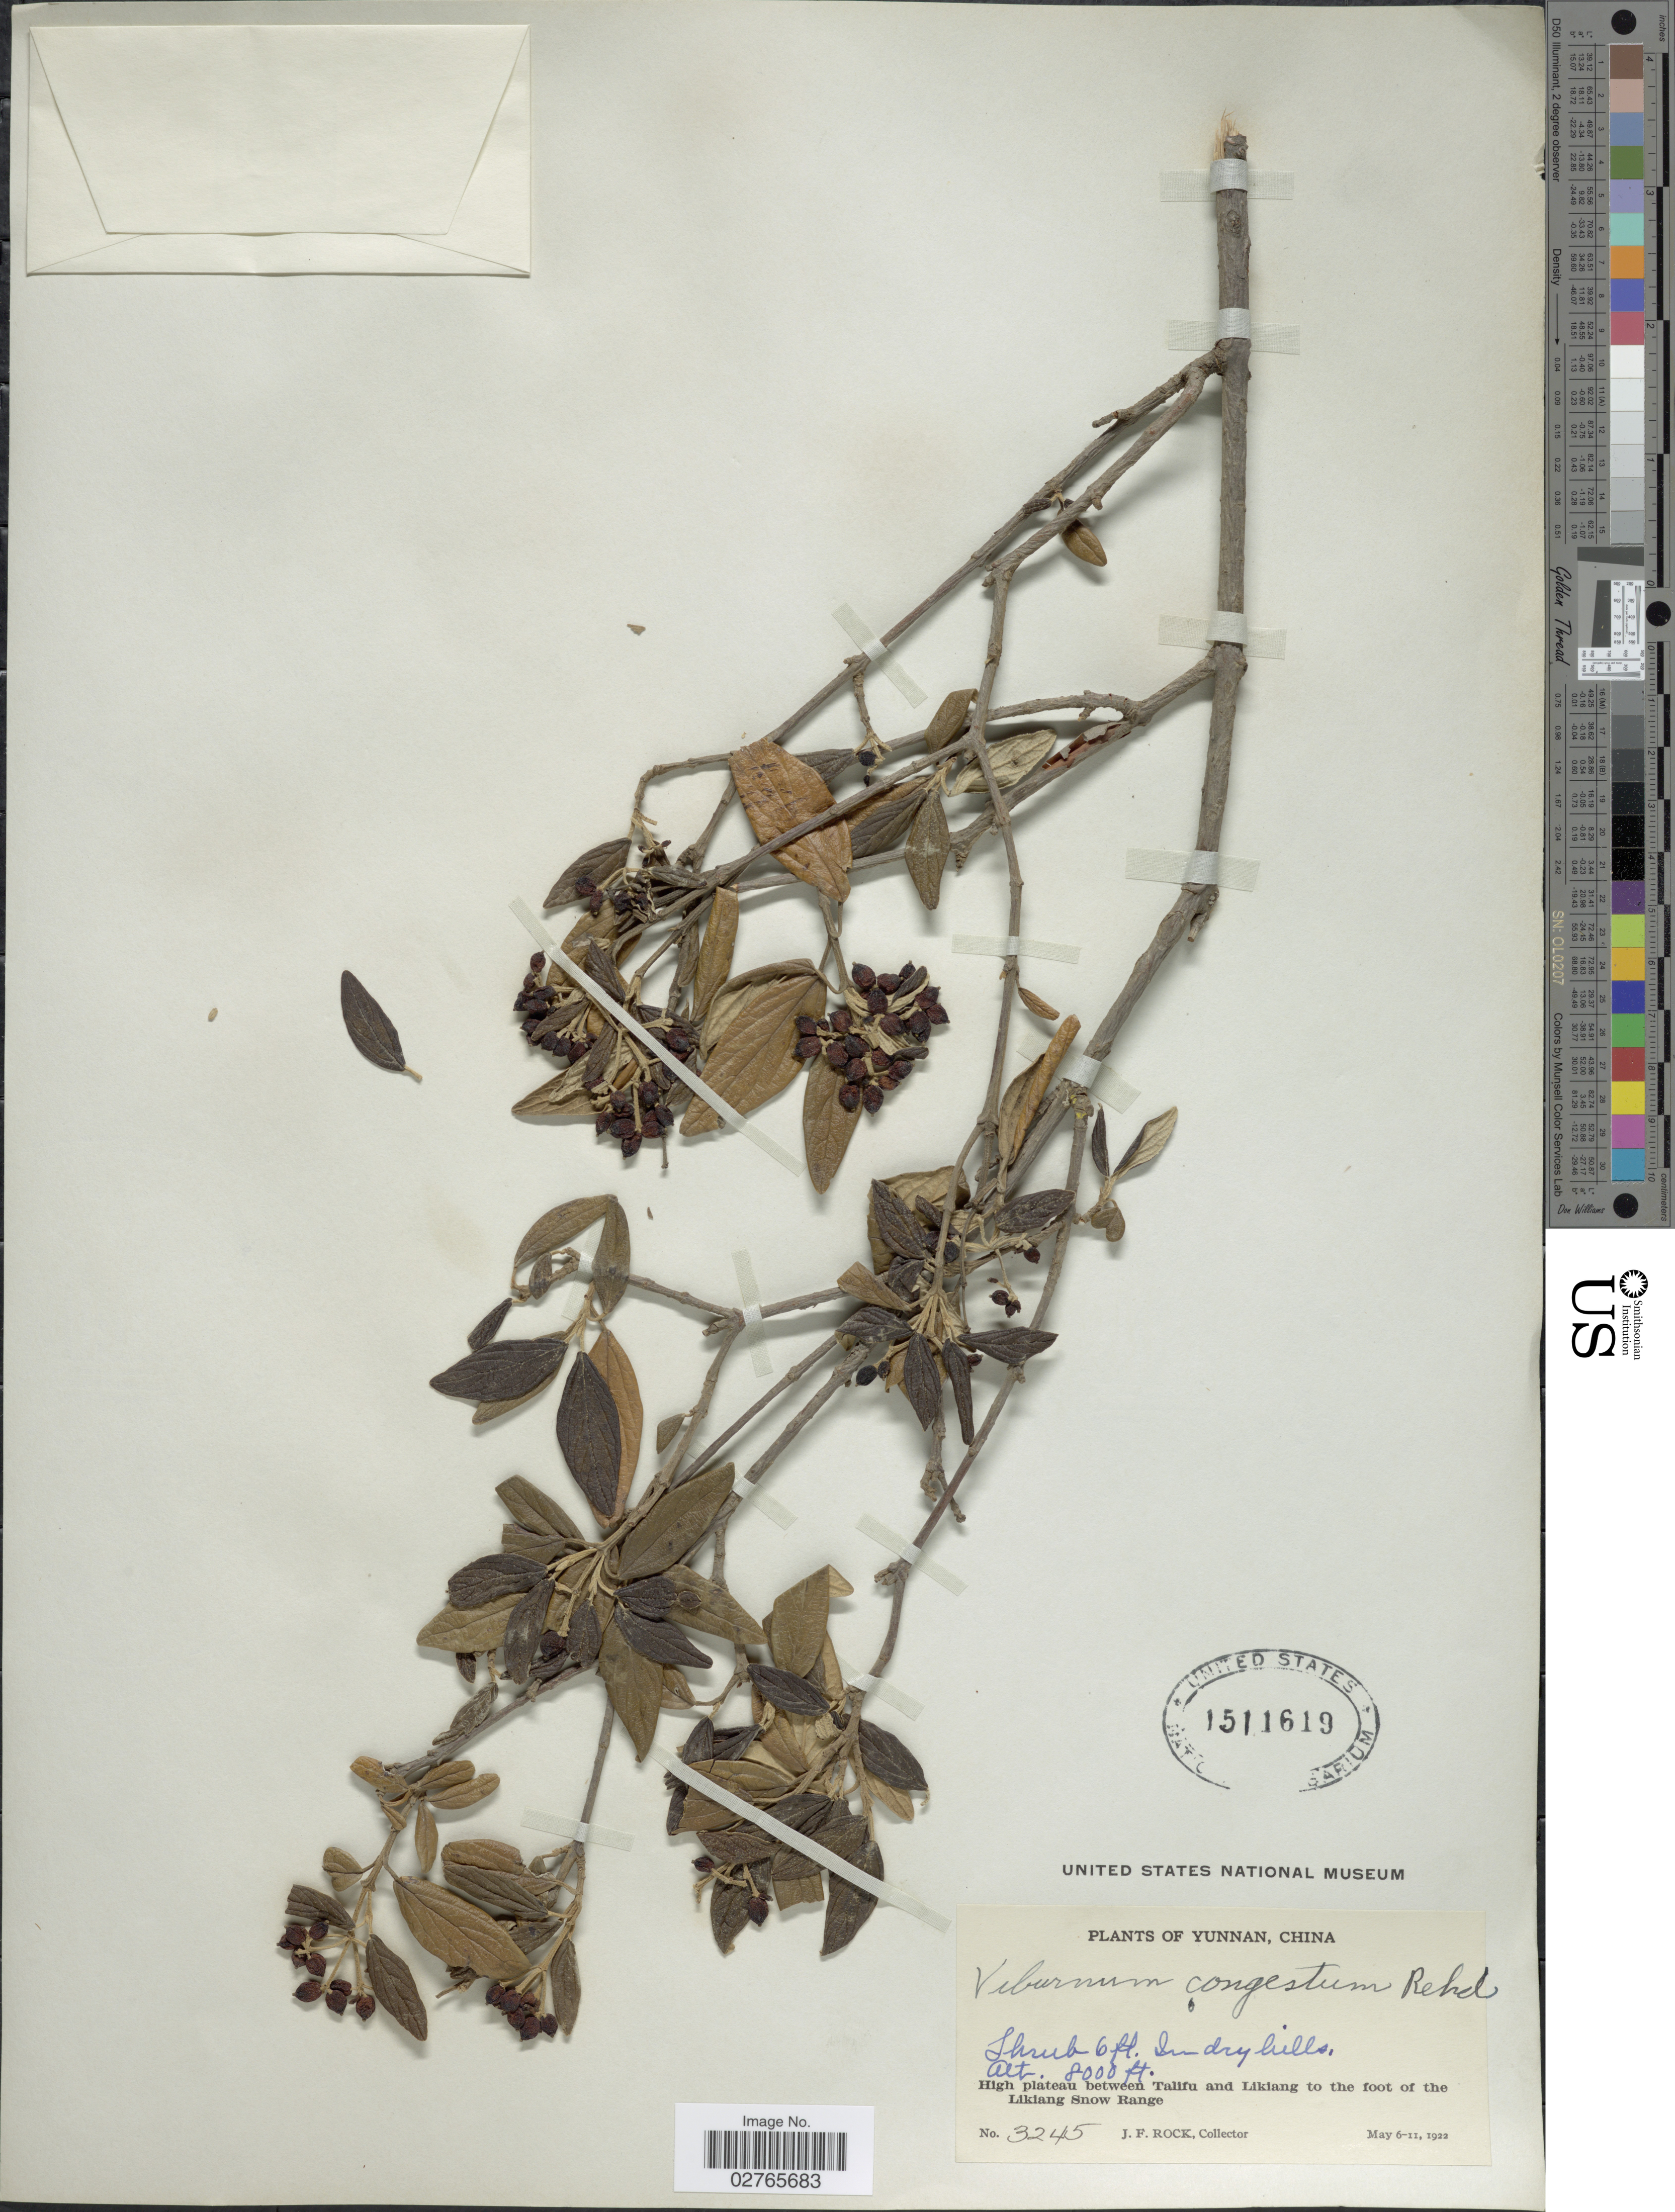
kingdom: Plantae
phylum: Tracheophyta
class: Magnoliopsida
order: Dipsacales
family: Viburnaceae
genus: Viburnum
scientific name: Viburnum congestum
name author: Rehder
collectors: J. Rock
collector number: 3245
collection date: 1922-05-06/1922-05-11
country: China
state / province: Yunnan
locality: High plateau between Talifu and Likiang to the foot of the Likiang Snow Range.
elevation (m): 2438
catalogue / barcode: US 1511619